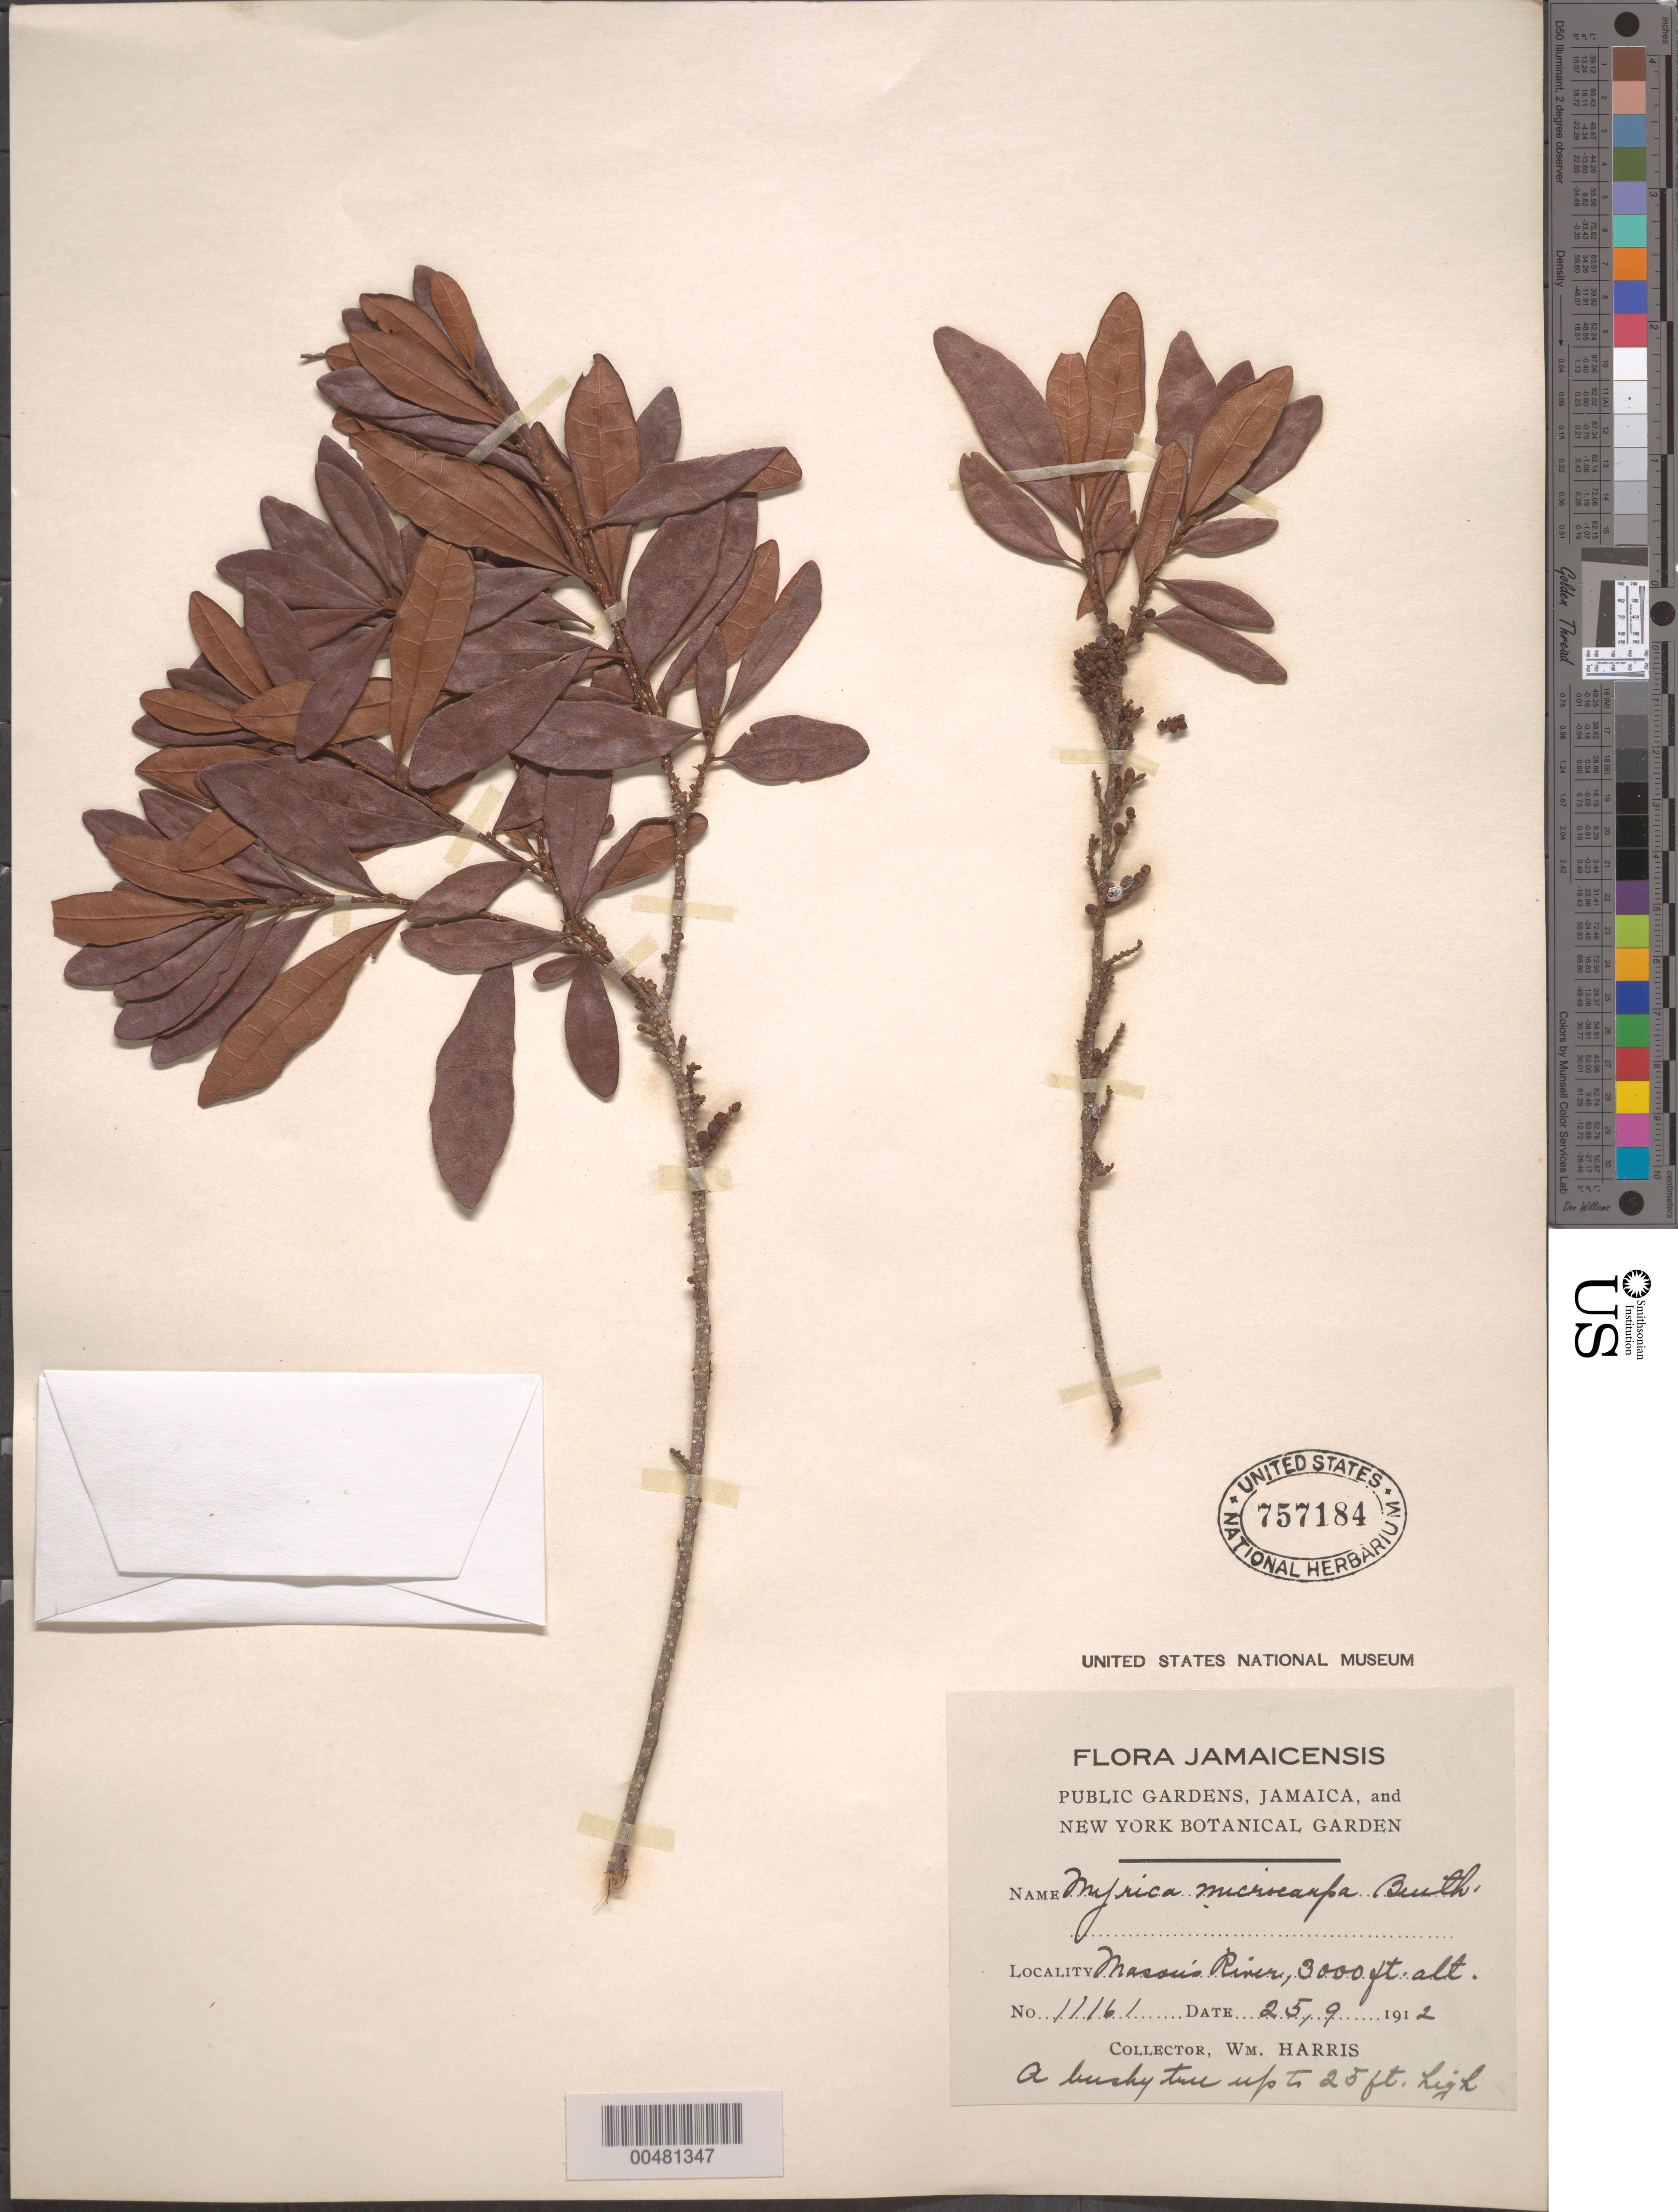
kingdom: Plantae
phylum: Tracheophyta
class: Magnoliopsida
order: Fagales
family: Myricaceae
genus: Myrica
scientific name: Myrica microcarpa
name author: Benth.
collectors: W. H. Harris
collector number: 11161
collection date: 1912-09-25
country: Jamaica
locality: Masois [?] River.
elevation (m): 914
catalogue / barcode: US 757184